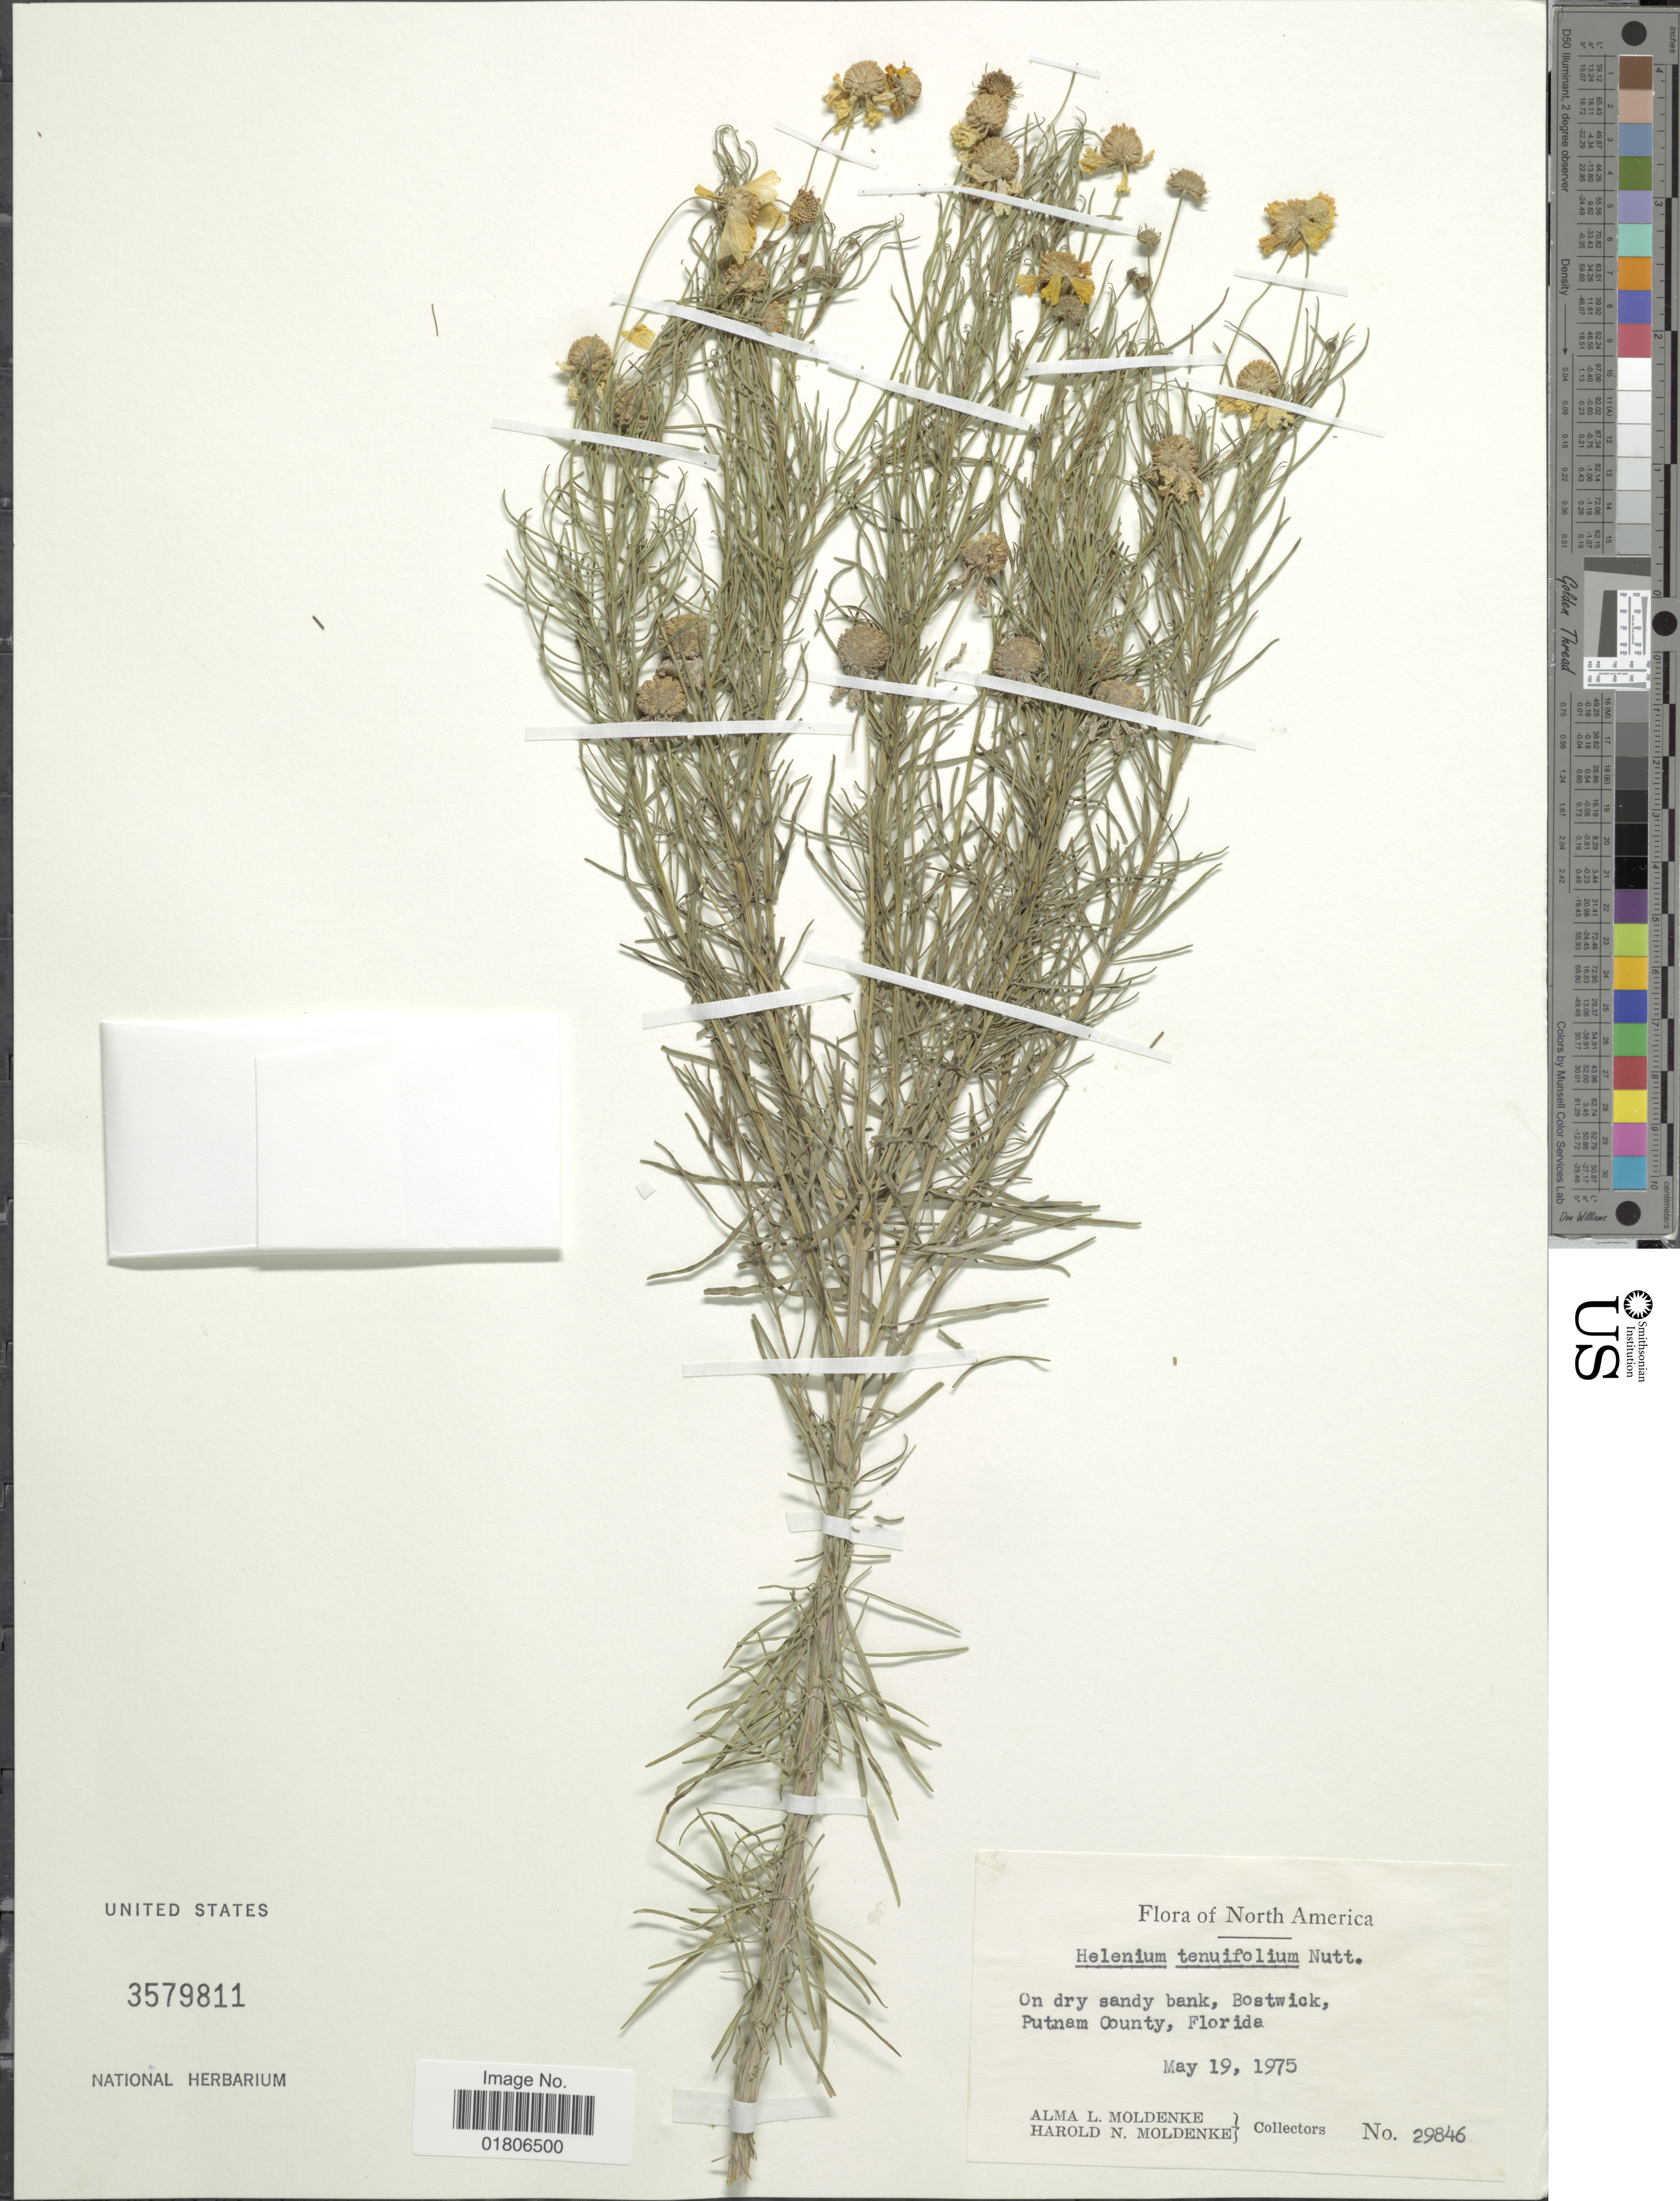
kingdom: Plantae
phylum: Tracheophyta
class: Magnoliopsida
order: Asterales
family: Asteraceae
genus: Helenium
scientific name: Helenium tenuifolium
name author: Nutt.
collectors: A. L. Moldenke & H. N. Moldenke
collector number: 29846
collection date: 1975-05-19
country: United States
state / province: Florida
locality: On dry sandy bank, Bostwick, Putnam County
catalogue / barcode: US 3579811